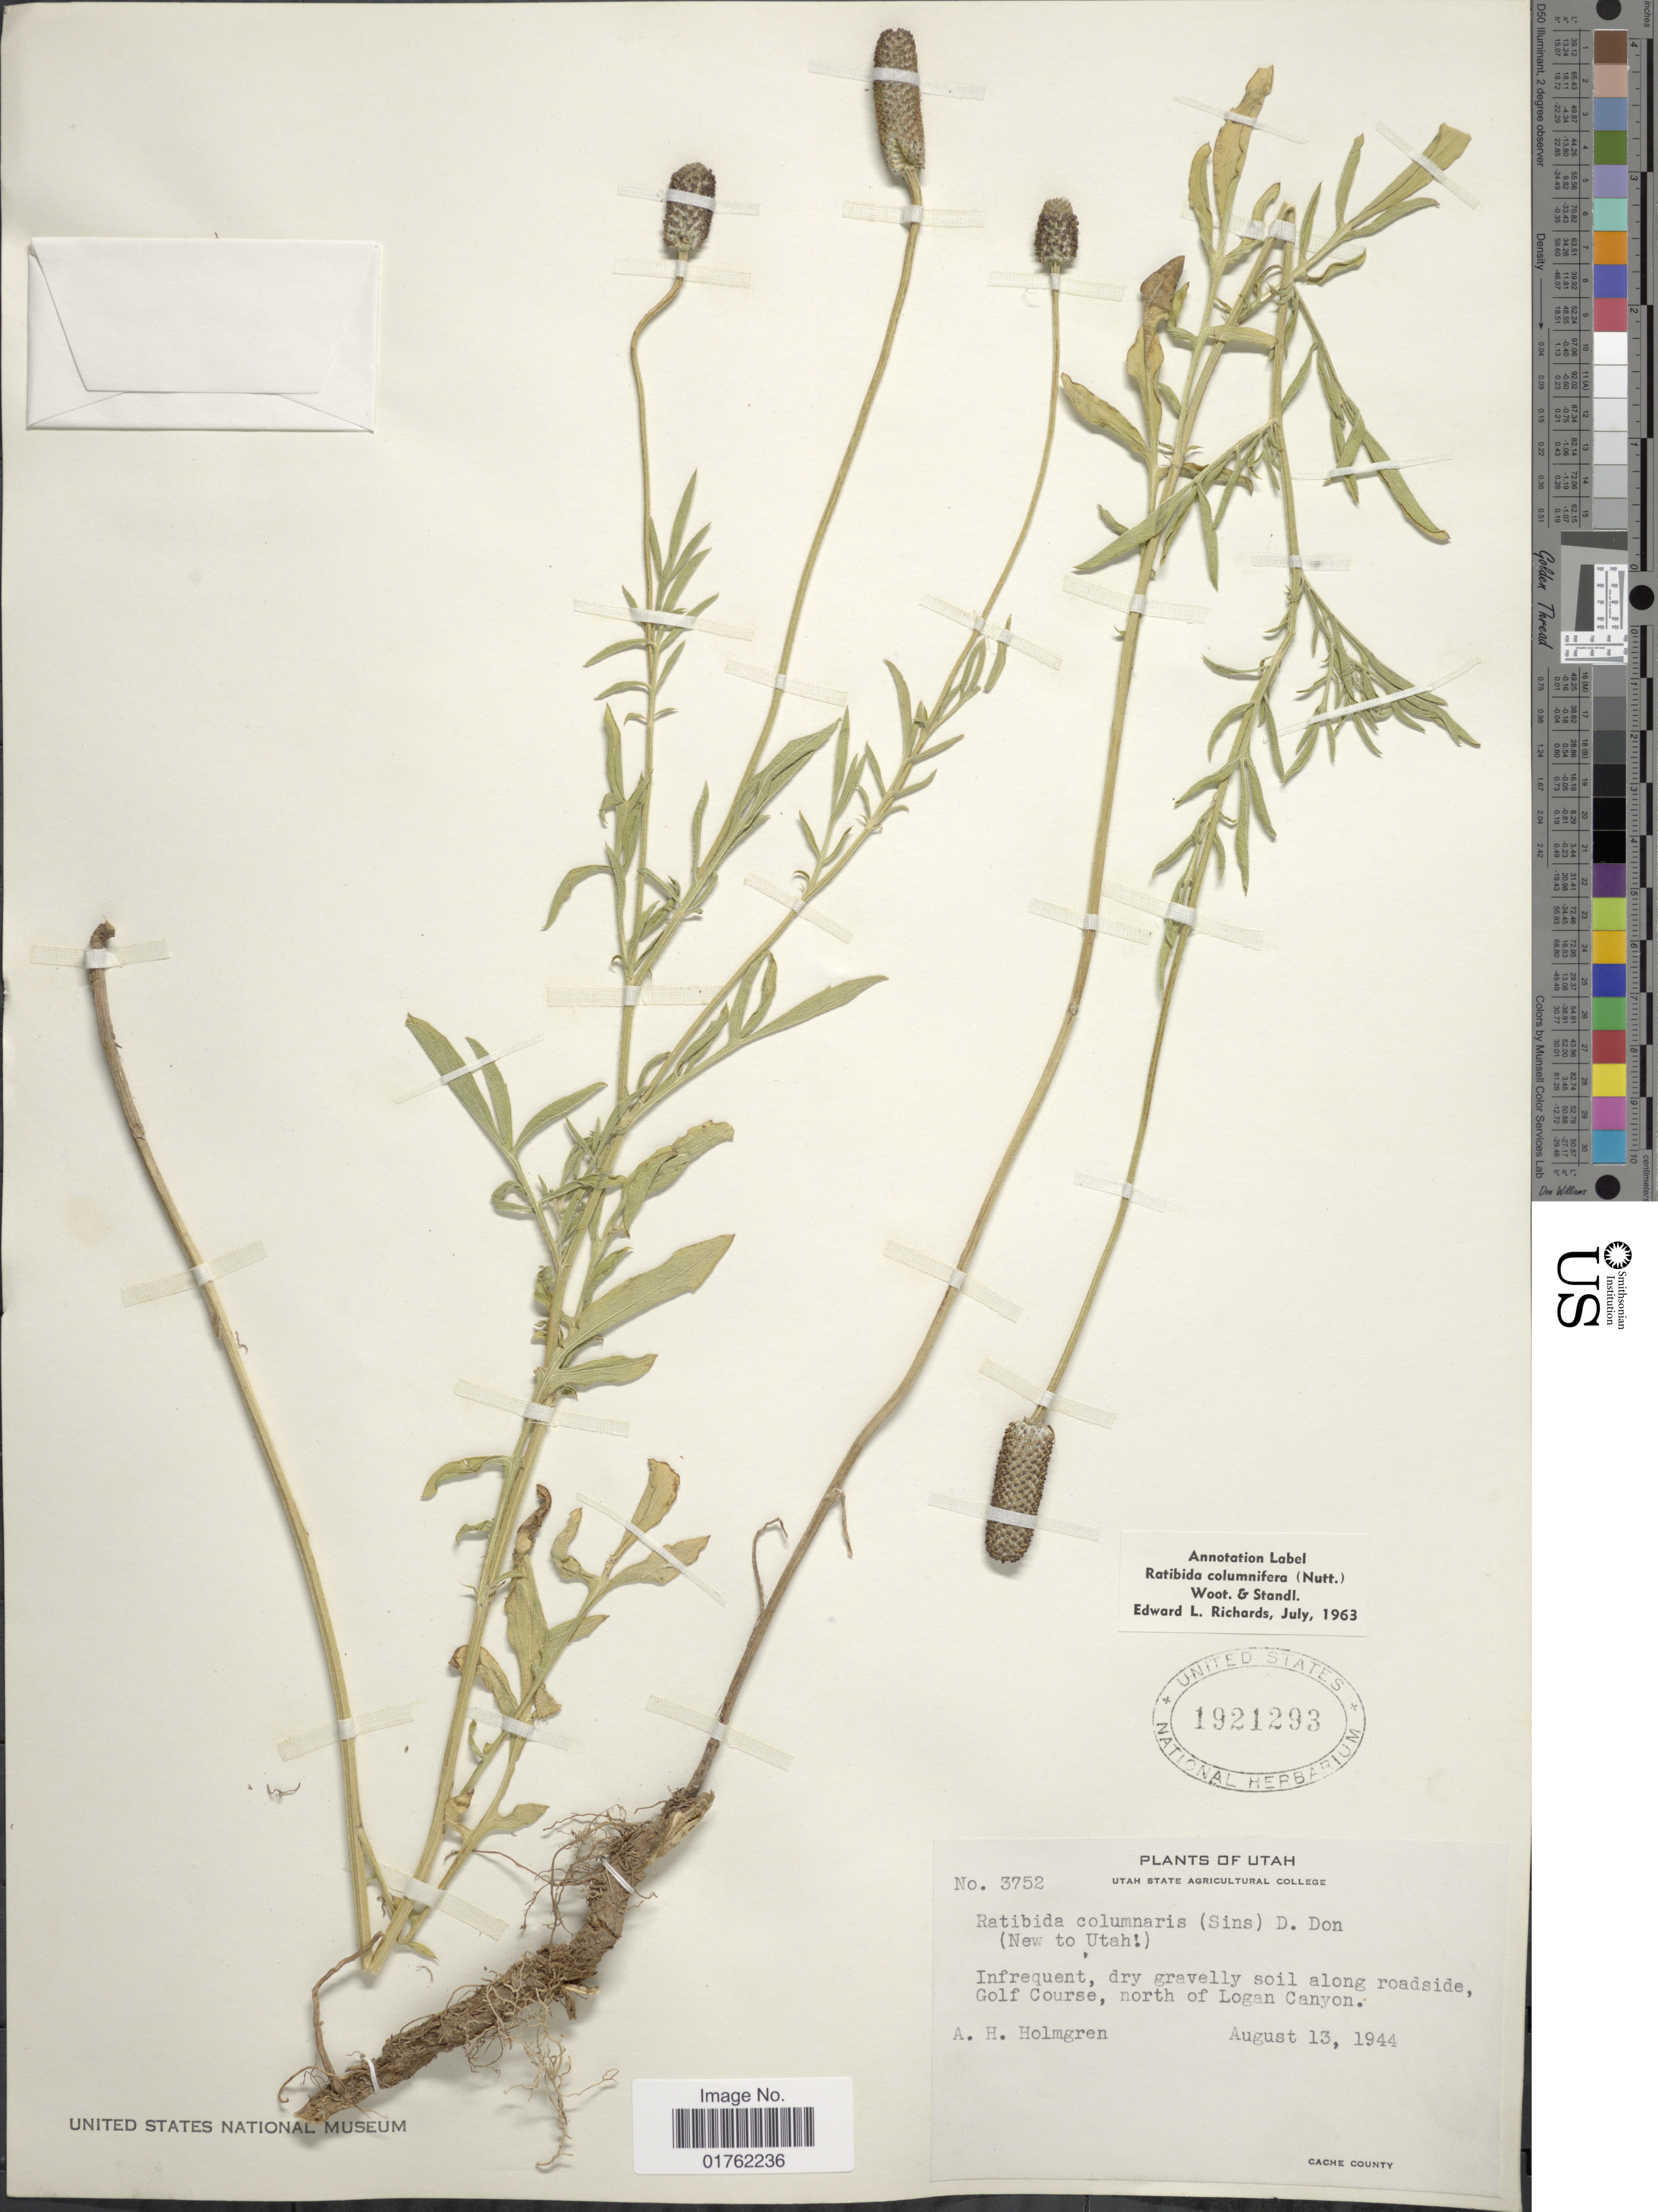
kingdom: Plantae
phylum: Tracheophyta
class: Magnoliopsida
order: Asterales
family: Asteraceae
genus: Ratibida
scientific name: Ratibida columnaris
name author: (Pursh) D. Don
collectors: A. H. Holmgren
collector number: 3752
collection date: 1944-08-13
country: United States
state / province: Utah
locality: Infrequent, dry gravelly soil along roadside, Golf Course, north of Logan Canyon, Cache County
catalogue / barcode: US 1921293